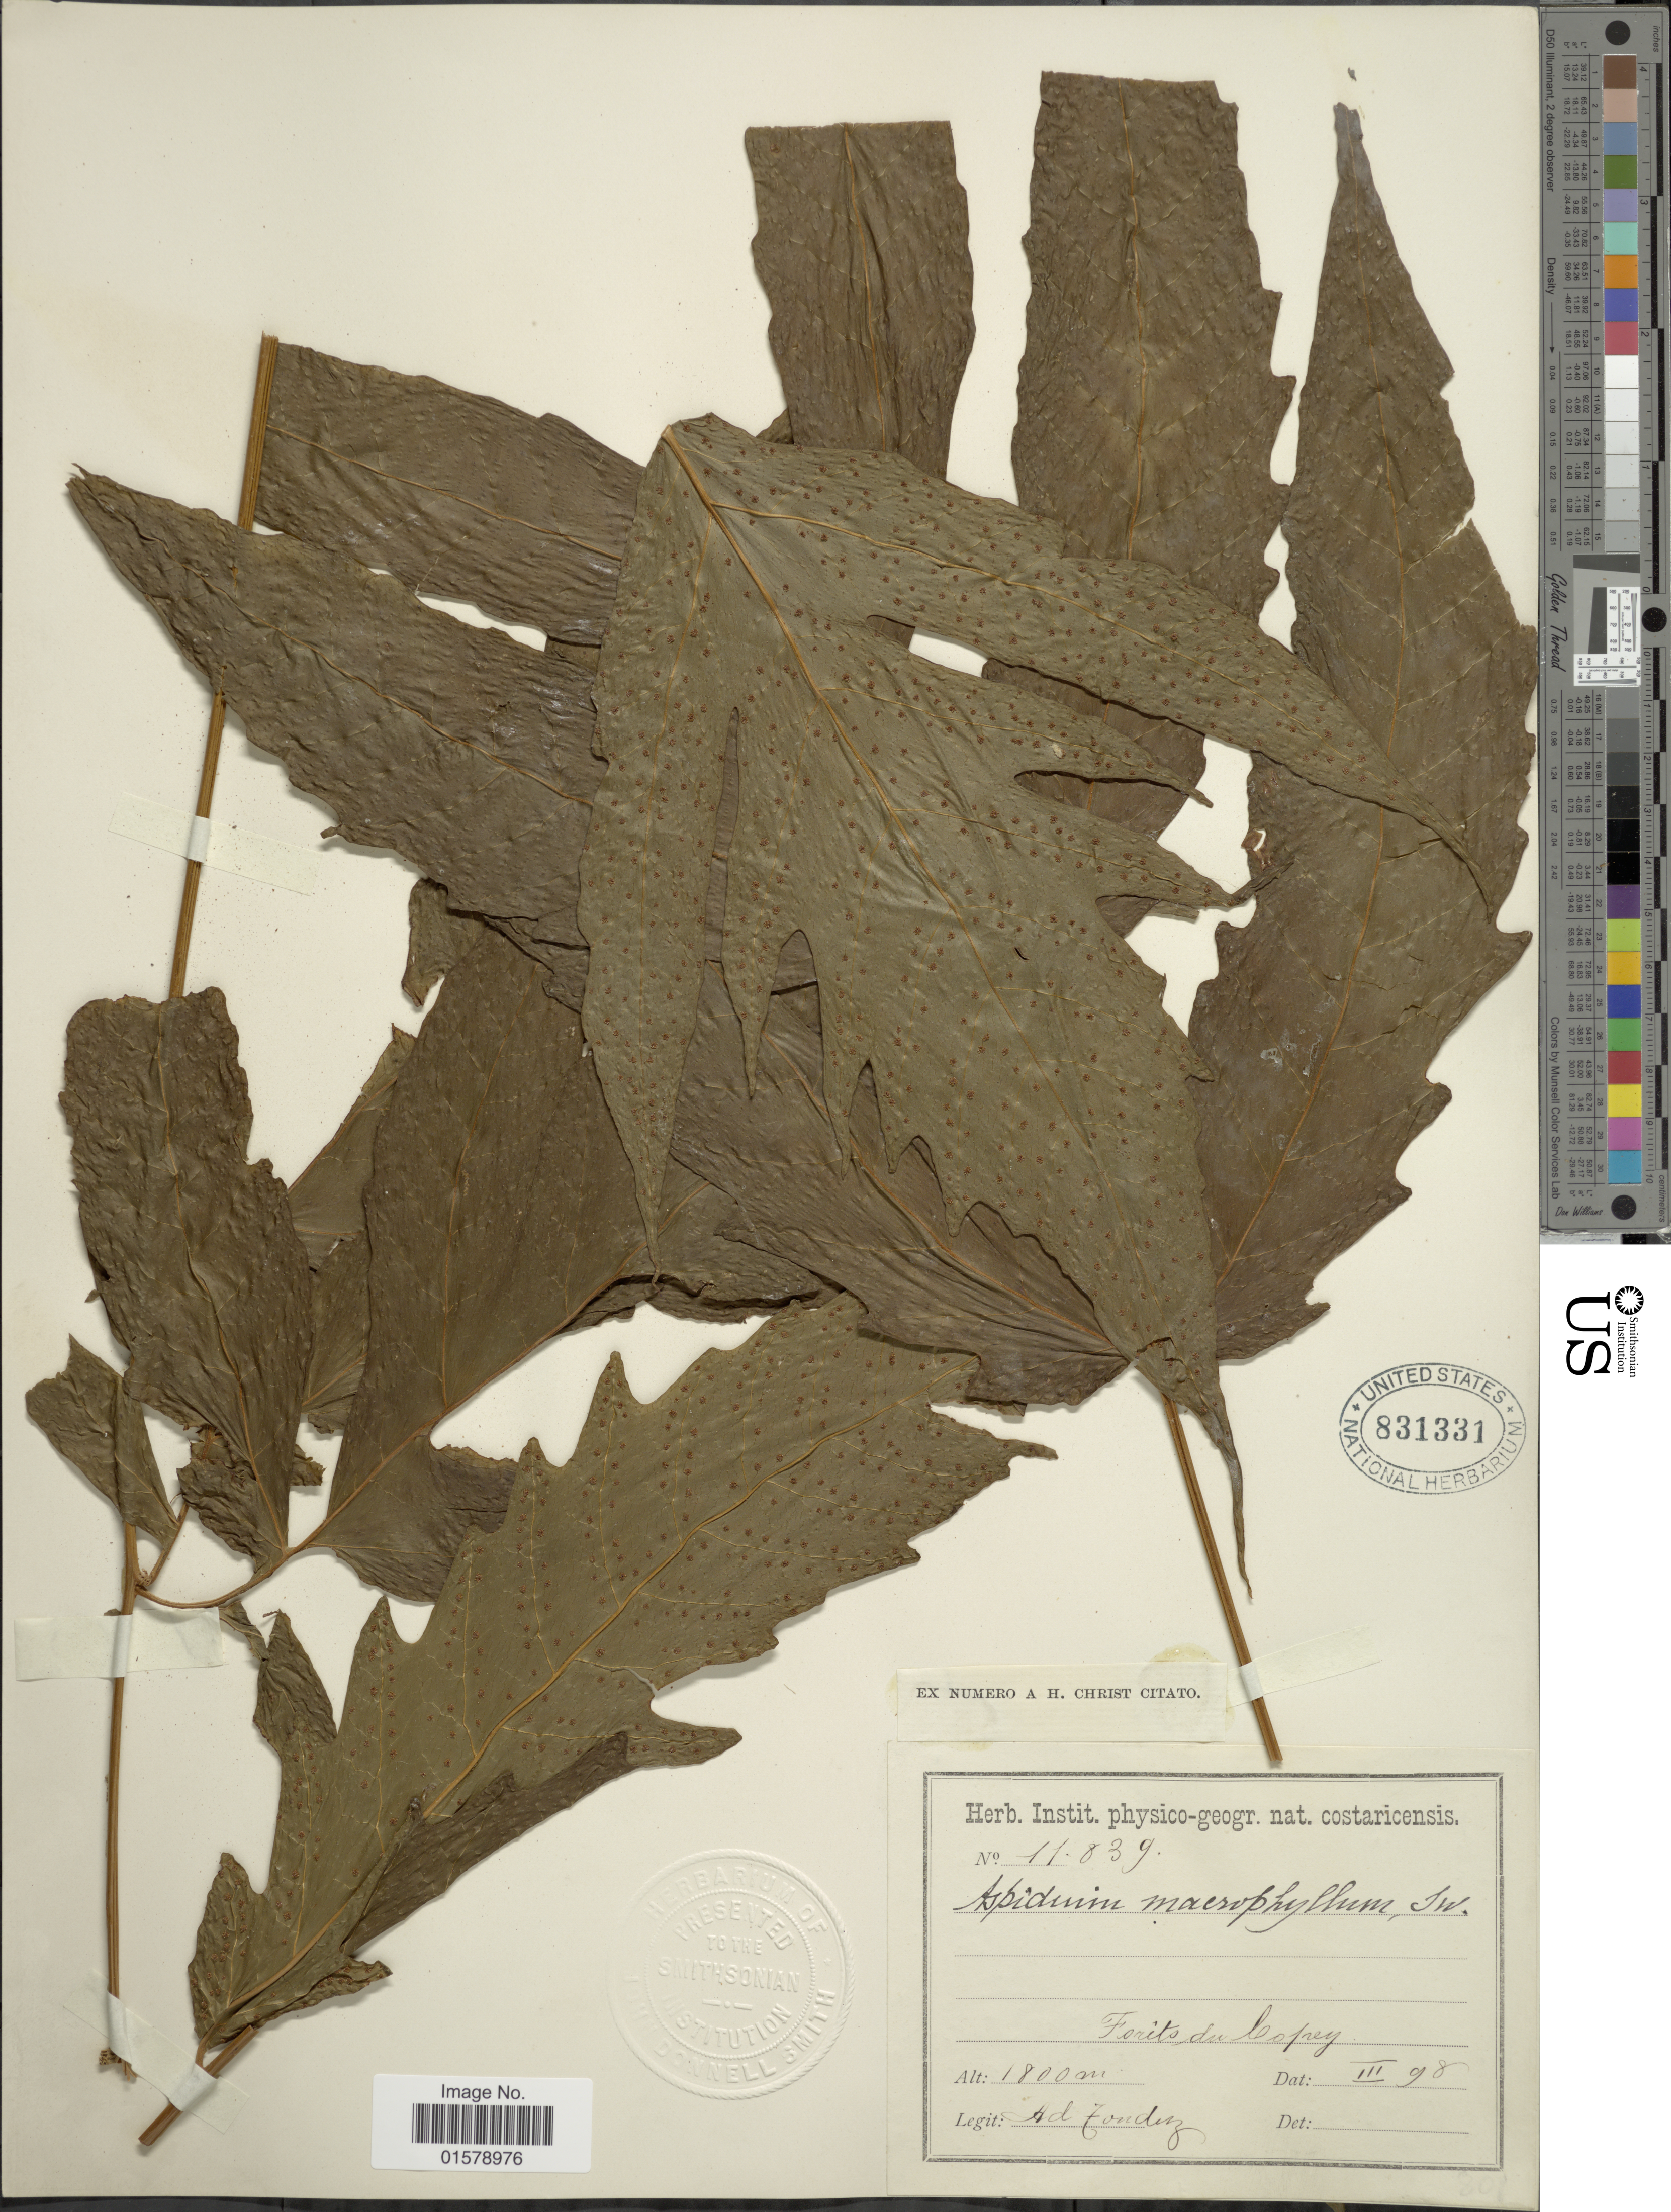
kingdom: Plantae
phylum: Tracheophyta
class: Polypodiopsida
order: Polypodiales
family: Tectariaceae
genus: Tectaria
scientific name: Tectaria transiens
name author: (C.V. Morton) A.R. Sm.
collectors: A. Tonduz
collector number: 11839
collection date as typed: Transcribed d/m/y: /3/98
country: Costa Rica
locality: Foret du Copey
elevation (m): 1800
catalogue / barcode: US 831331